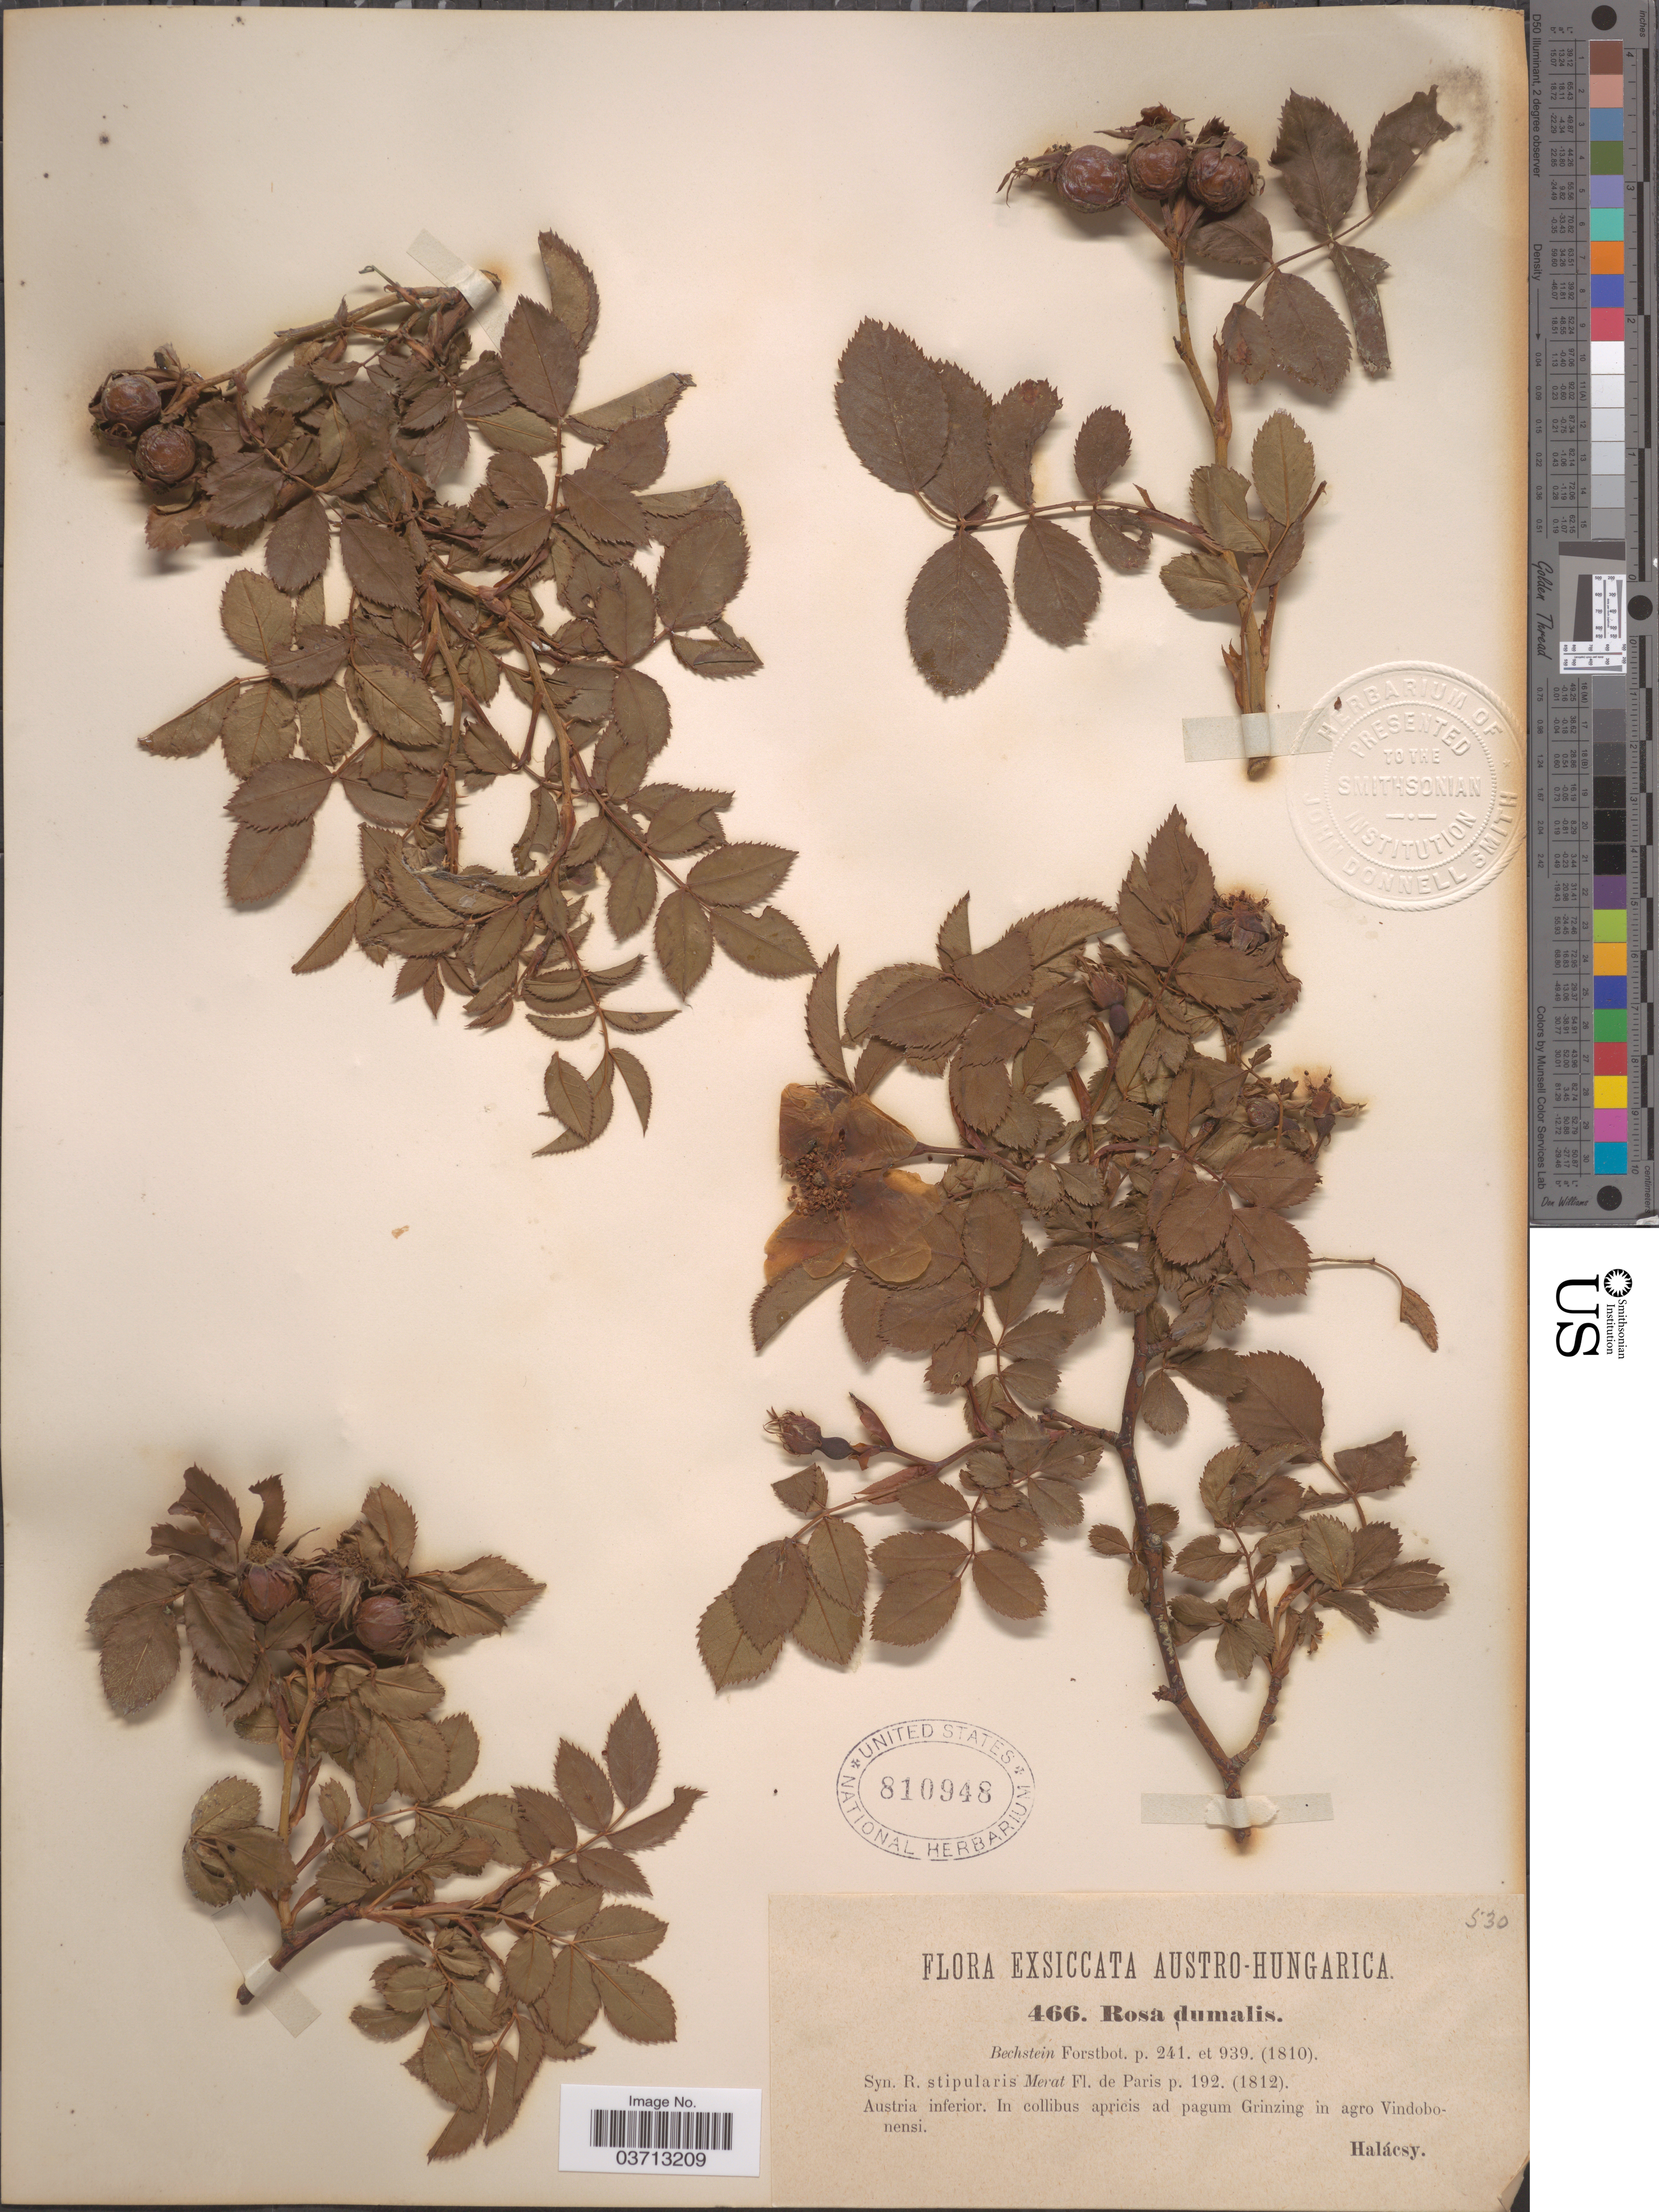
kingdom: Plantae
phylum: Tracheophyta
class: Magnoliopsida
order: Rosales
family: Rosaceae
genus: Rosa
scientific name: Rosa dumalis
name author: Bechst.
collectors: -- Halacsy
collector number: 466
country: Austria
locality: Austro-Hungarica. Austria inferior. In collibus apricis ad pagum Grinzing in agro Vindobonensi.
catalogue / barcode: US 810948